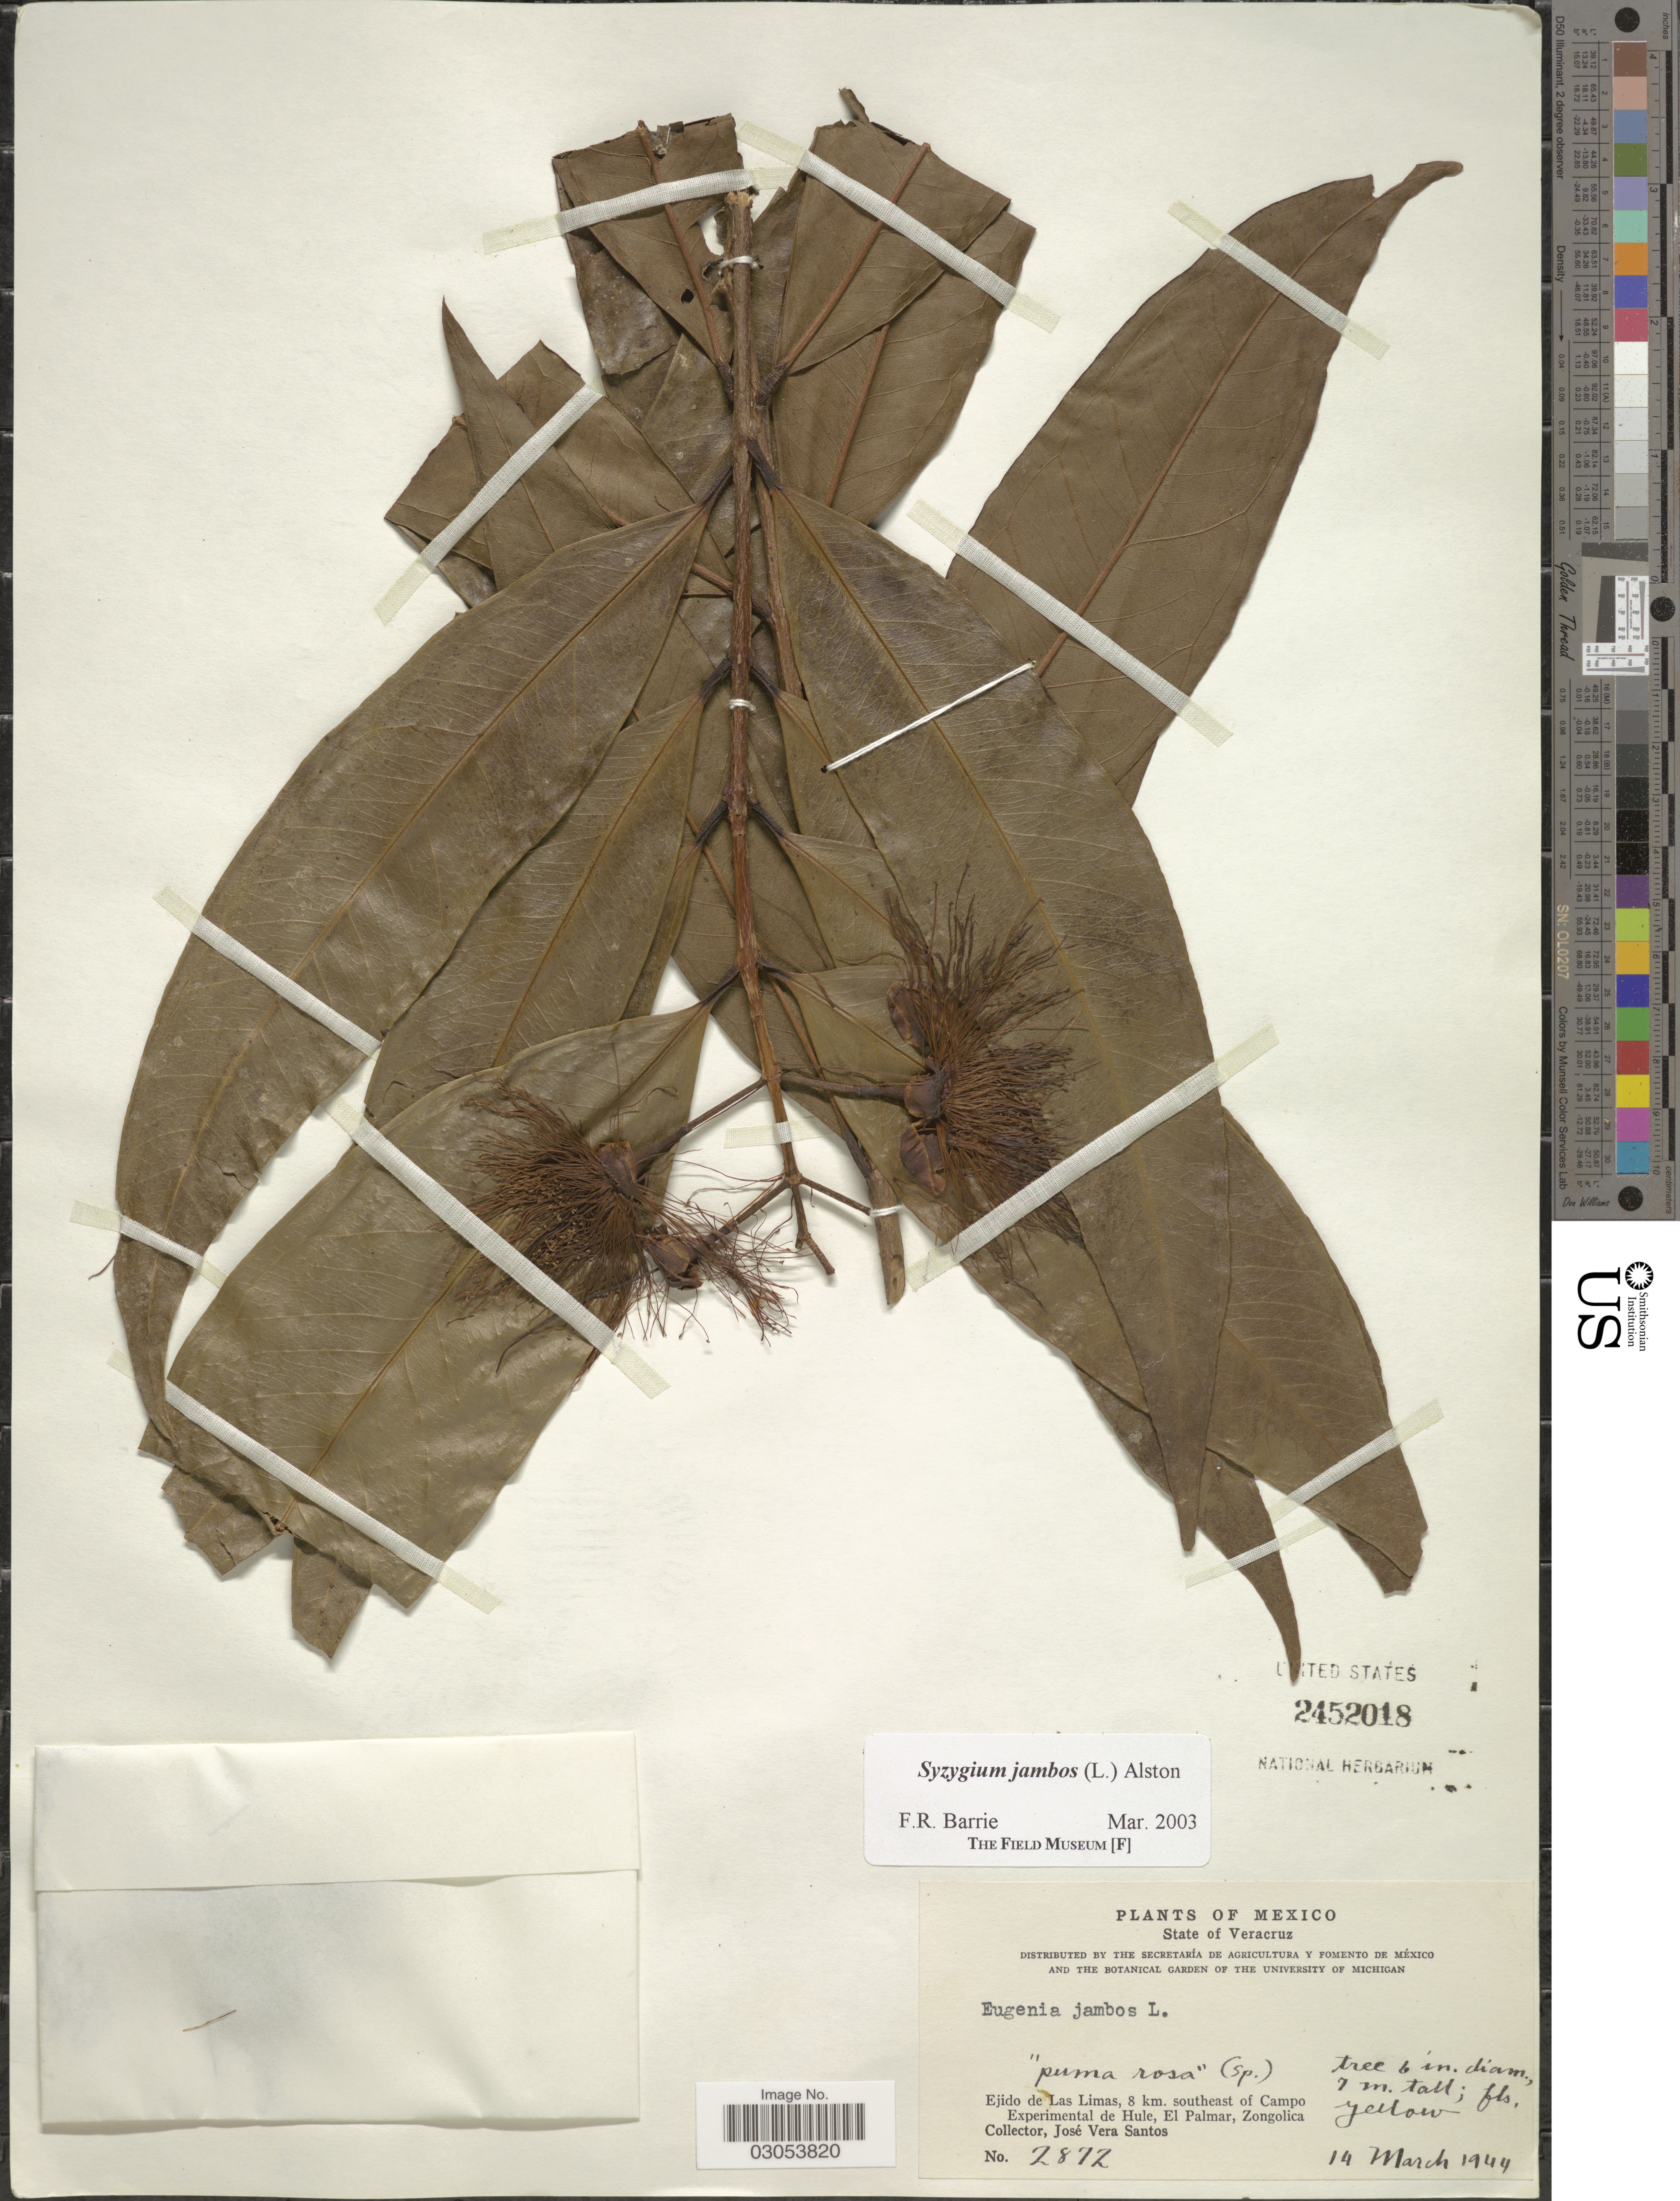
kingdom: Plantae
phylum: Tracheophyta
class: Magnoliopsida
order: Myrtales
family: Myrtaceae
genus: Syzygium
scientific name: Syzygium jambos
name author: (L.) Alston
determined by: Barrie, F. R.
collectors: J. Vera Santos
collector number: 2872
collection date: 1944-03-14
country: Mexico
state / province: Veracruz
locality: Ejido de Las Limas, 8 km. southeast of Campo Experimental de Hule, El Palmar, Zongolica.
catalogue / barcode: US 2452018